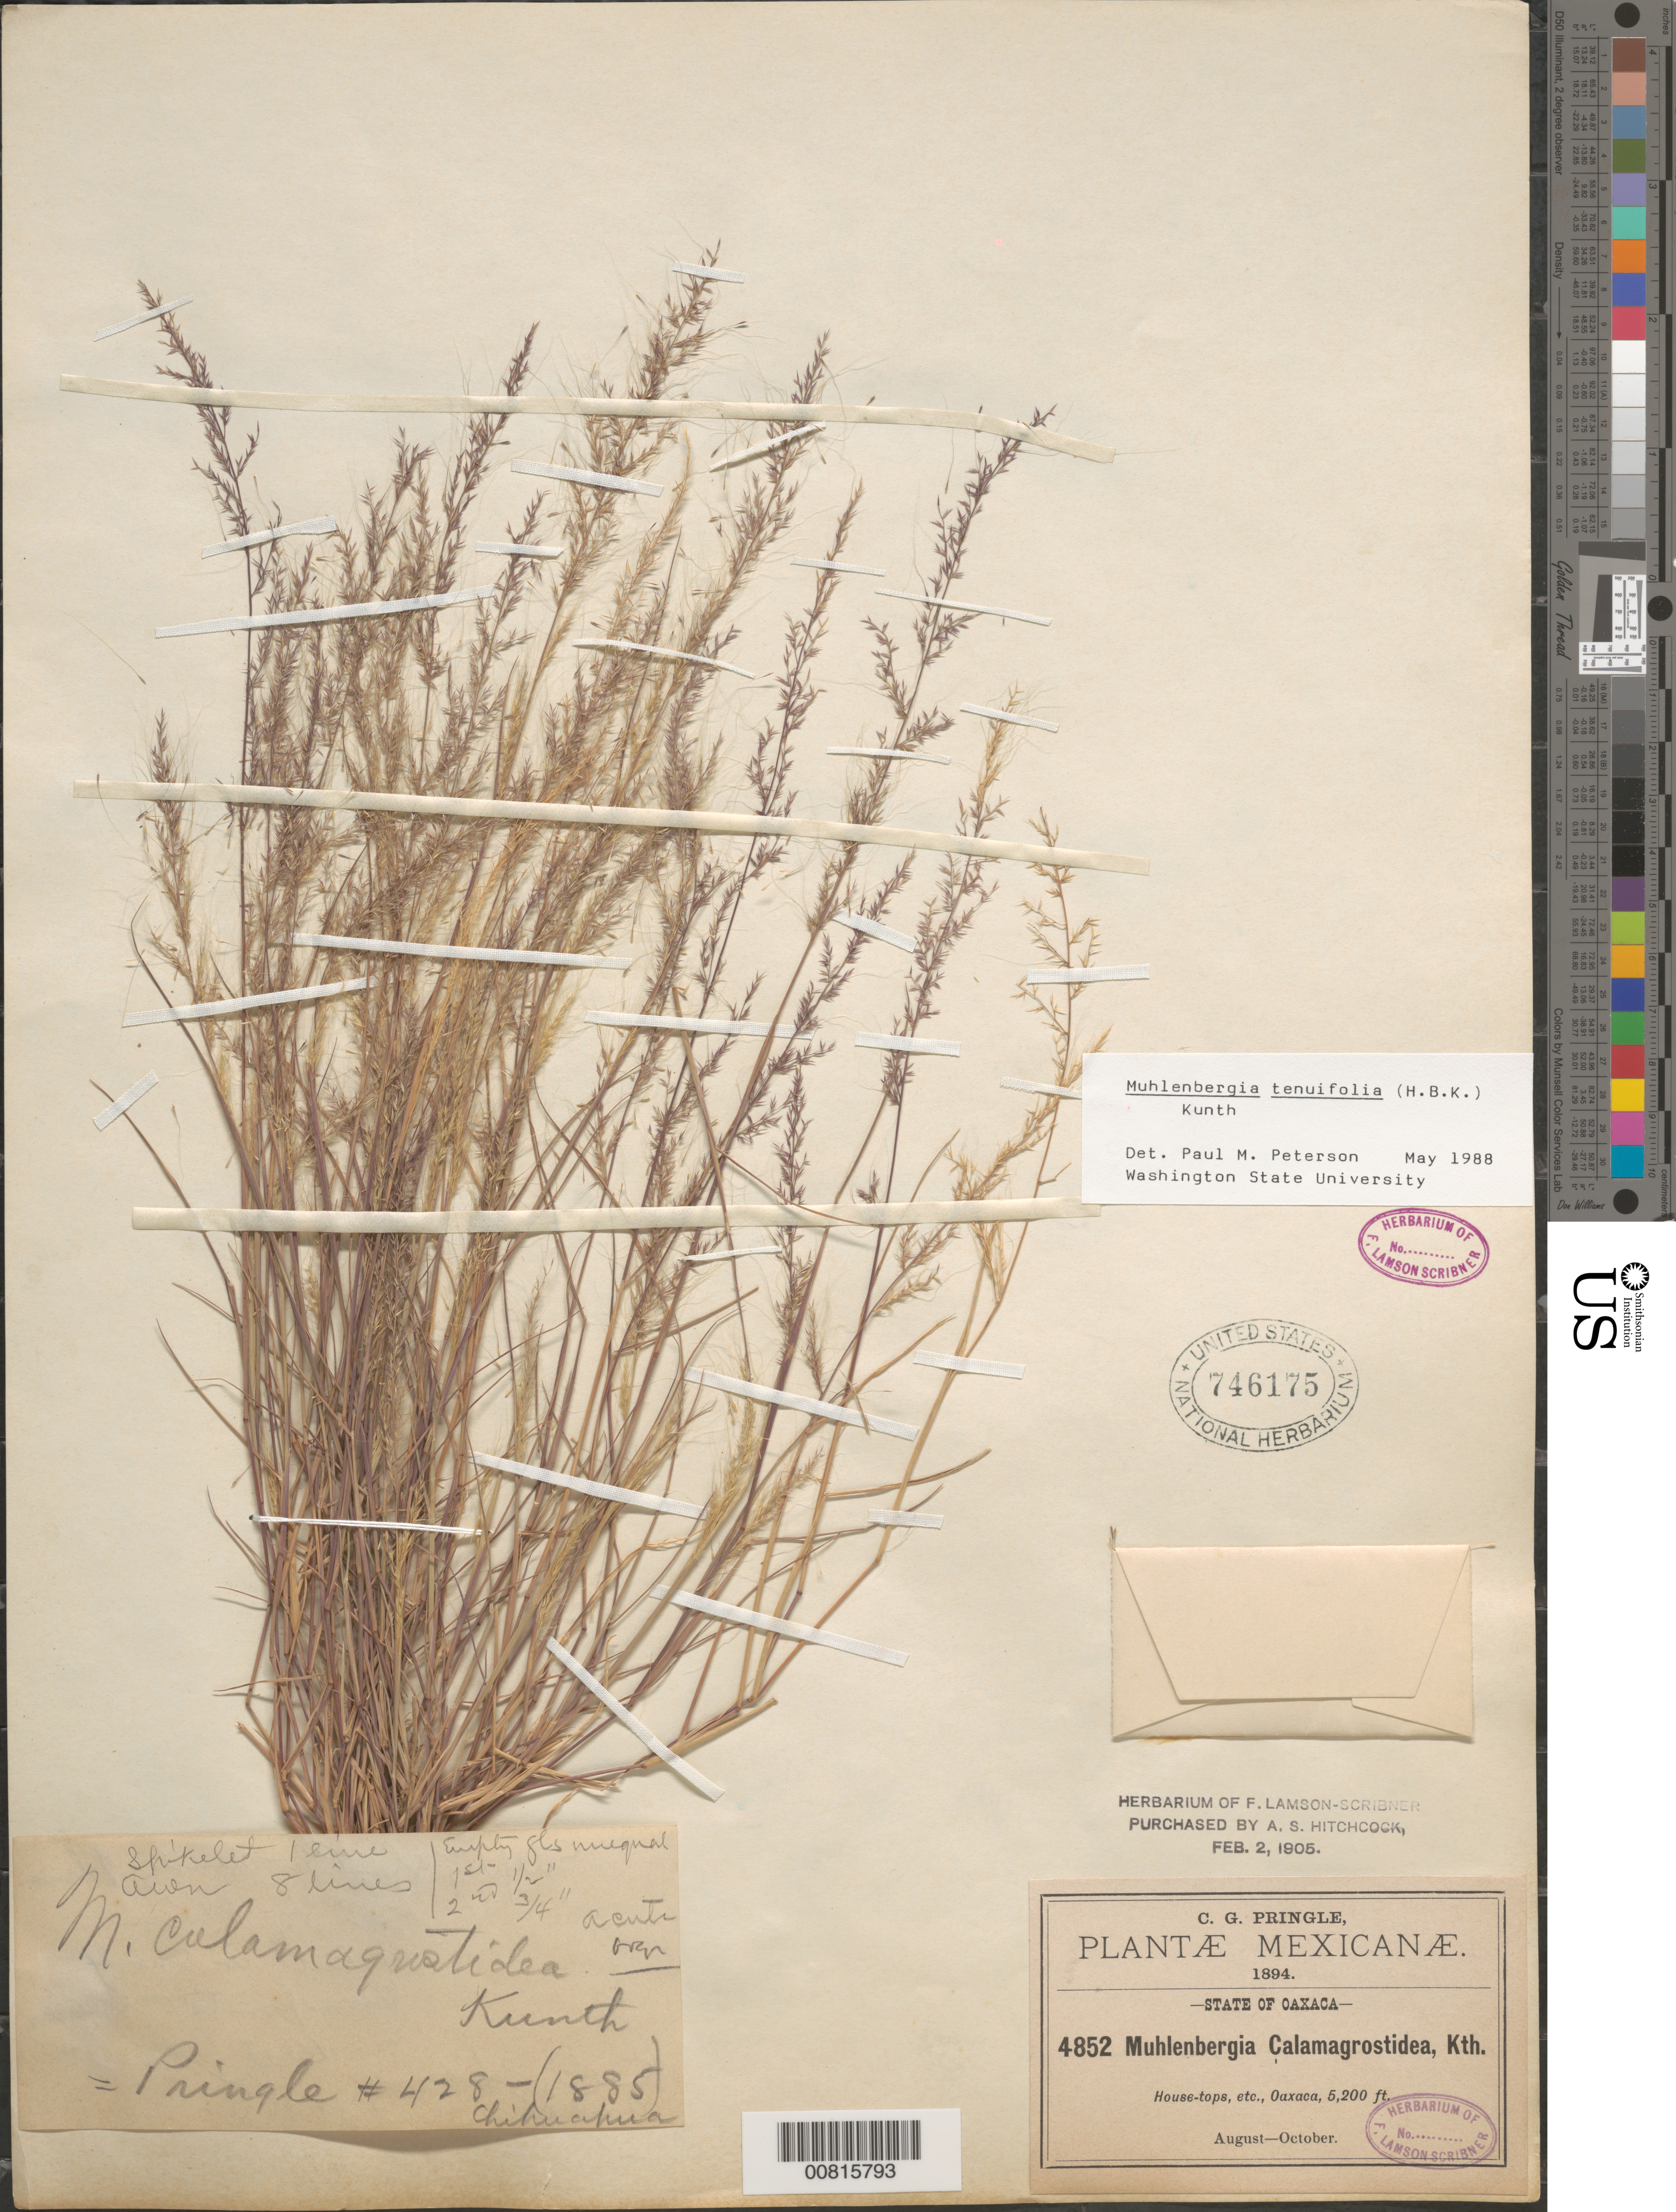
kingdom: Plantae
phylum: Tracheophyta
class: Liliopsida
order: Poales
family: Poaceae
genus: Muhlenbergia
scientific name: Muhlenbergia tenuifolia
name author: (Kunth) Kunth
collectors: C. G. Pringle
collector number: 4852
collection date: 1894-09-09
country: Mexico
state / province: Oaxaca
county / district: Oaxaca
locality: Oaxaca, mpio. Oaxaca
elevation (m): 1720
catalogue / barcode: US 746175